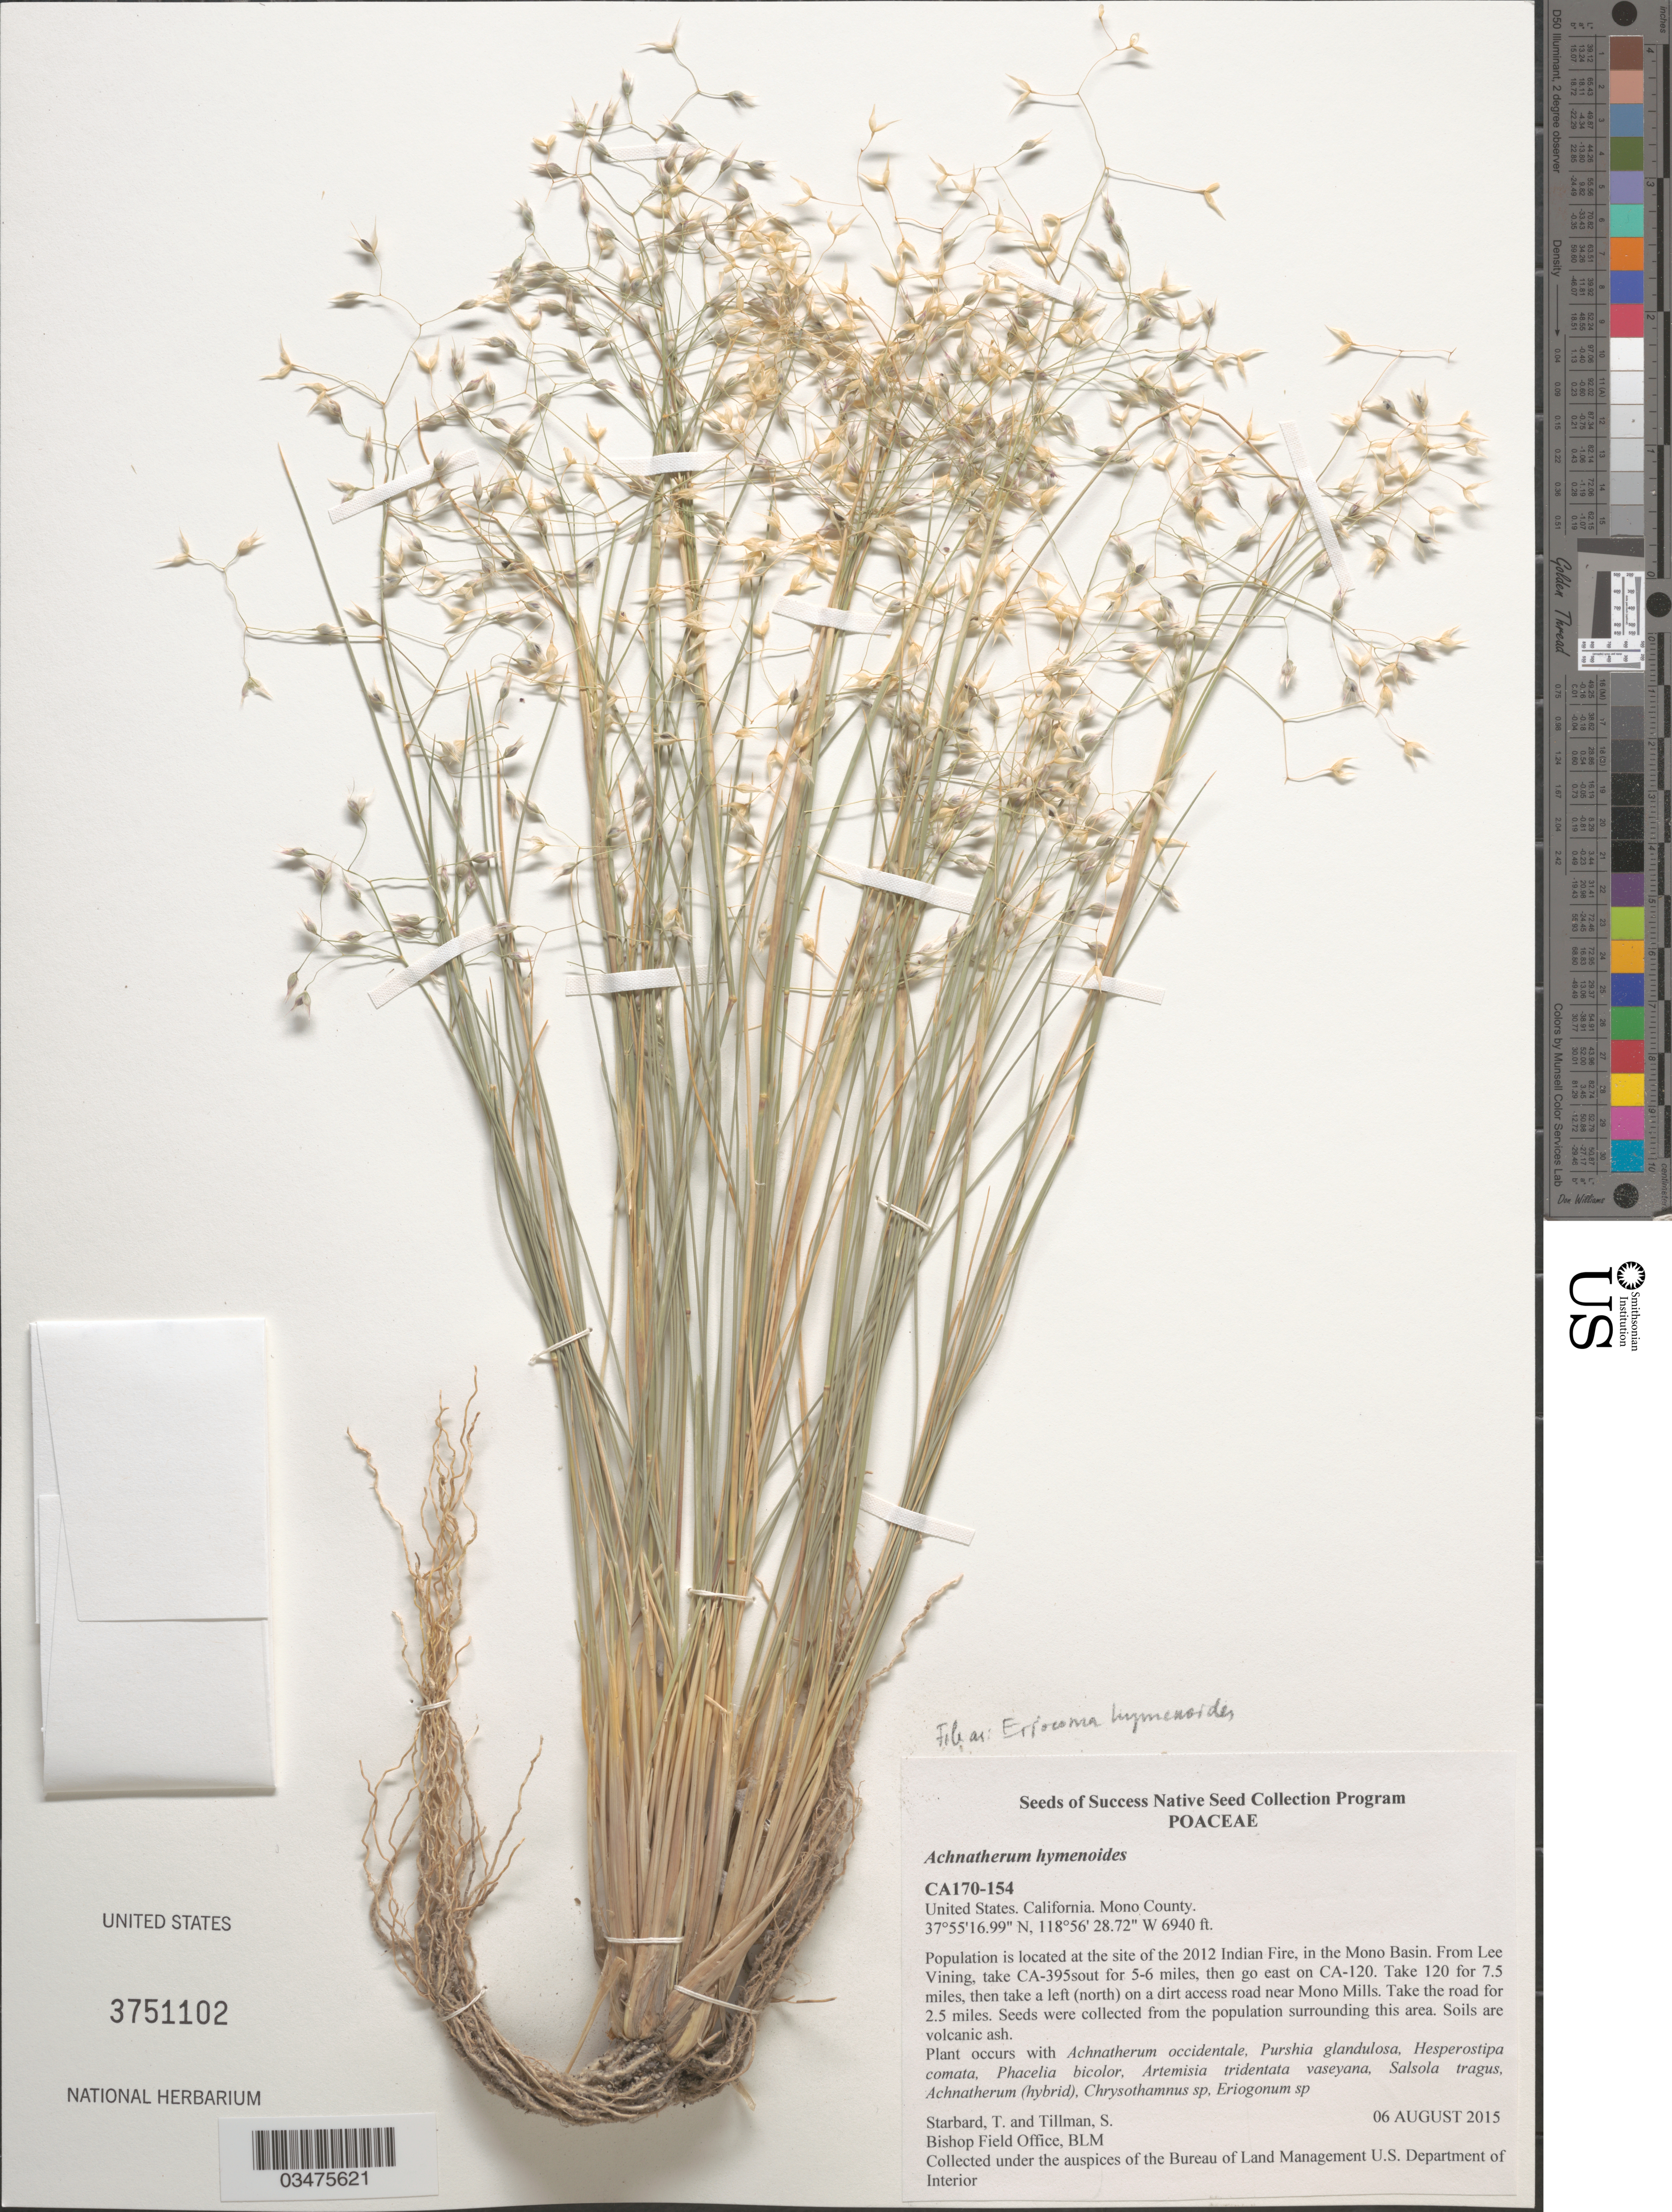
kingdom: Plantae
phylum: Tracheophyta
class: Liliopsida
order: Poales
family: Poaceae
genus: Achnatherum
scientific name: Achnatherum hymenoides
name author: (Roem. & Schult.) Barkworth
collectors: T. Starbard & S. Tillman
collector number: CA170-154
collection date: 2015-08-06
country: United States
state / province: California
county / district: Mono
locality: Site of the 2012 Indian Fire, in the Mono Basin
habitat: Volcanic ash.With Salsola tragus, Phacelia bicolor, Artemisia tridentata, ect.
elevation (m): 2115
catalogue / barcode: US 3751102